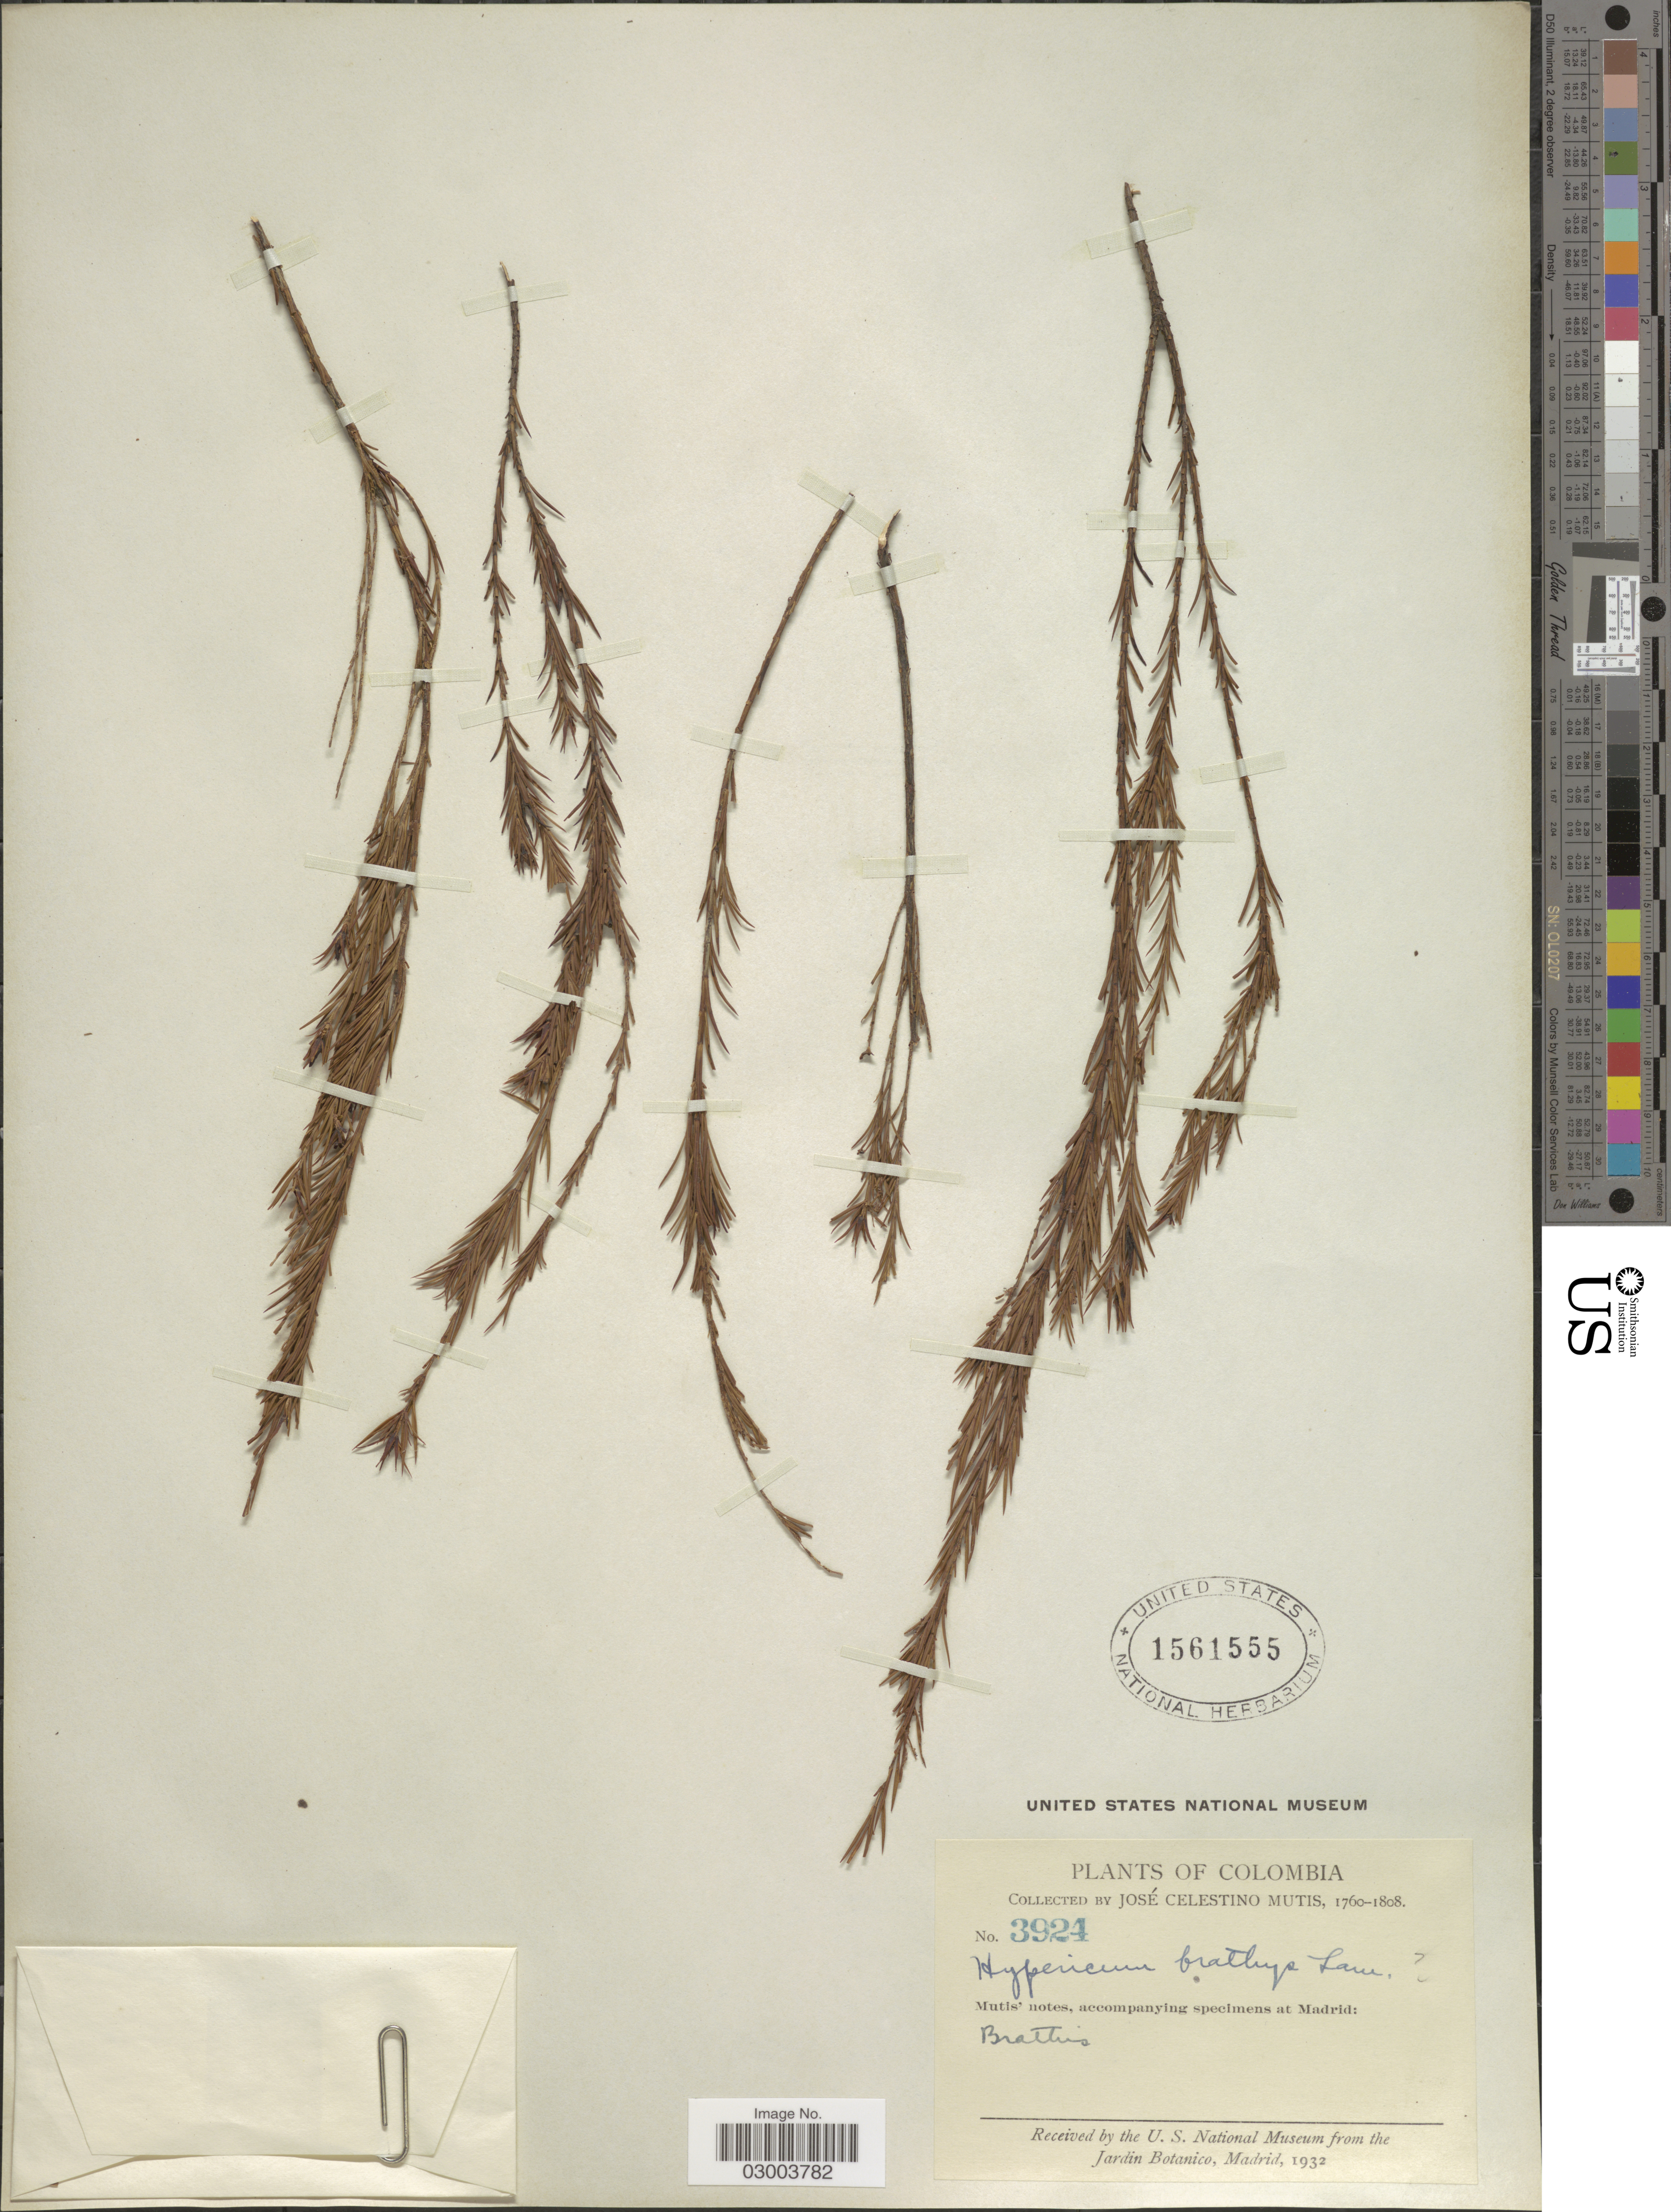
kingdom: Plantae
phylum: Tracheophyta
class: Magnoliopsida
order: Malpighiales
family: Hypericaceae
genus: Hypericum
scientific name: Hypericum strictum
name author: Kunth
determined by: Strong, M. T., (US), Smithsonian Institution - National Museum of Natural History (UNITED STATES)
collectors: J. C. B. Mutis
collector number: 3924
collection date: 1760/1808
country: Colombia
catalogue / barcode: US 1561555